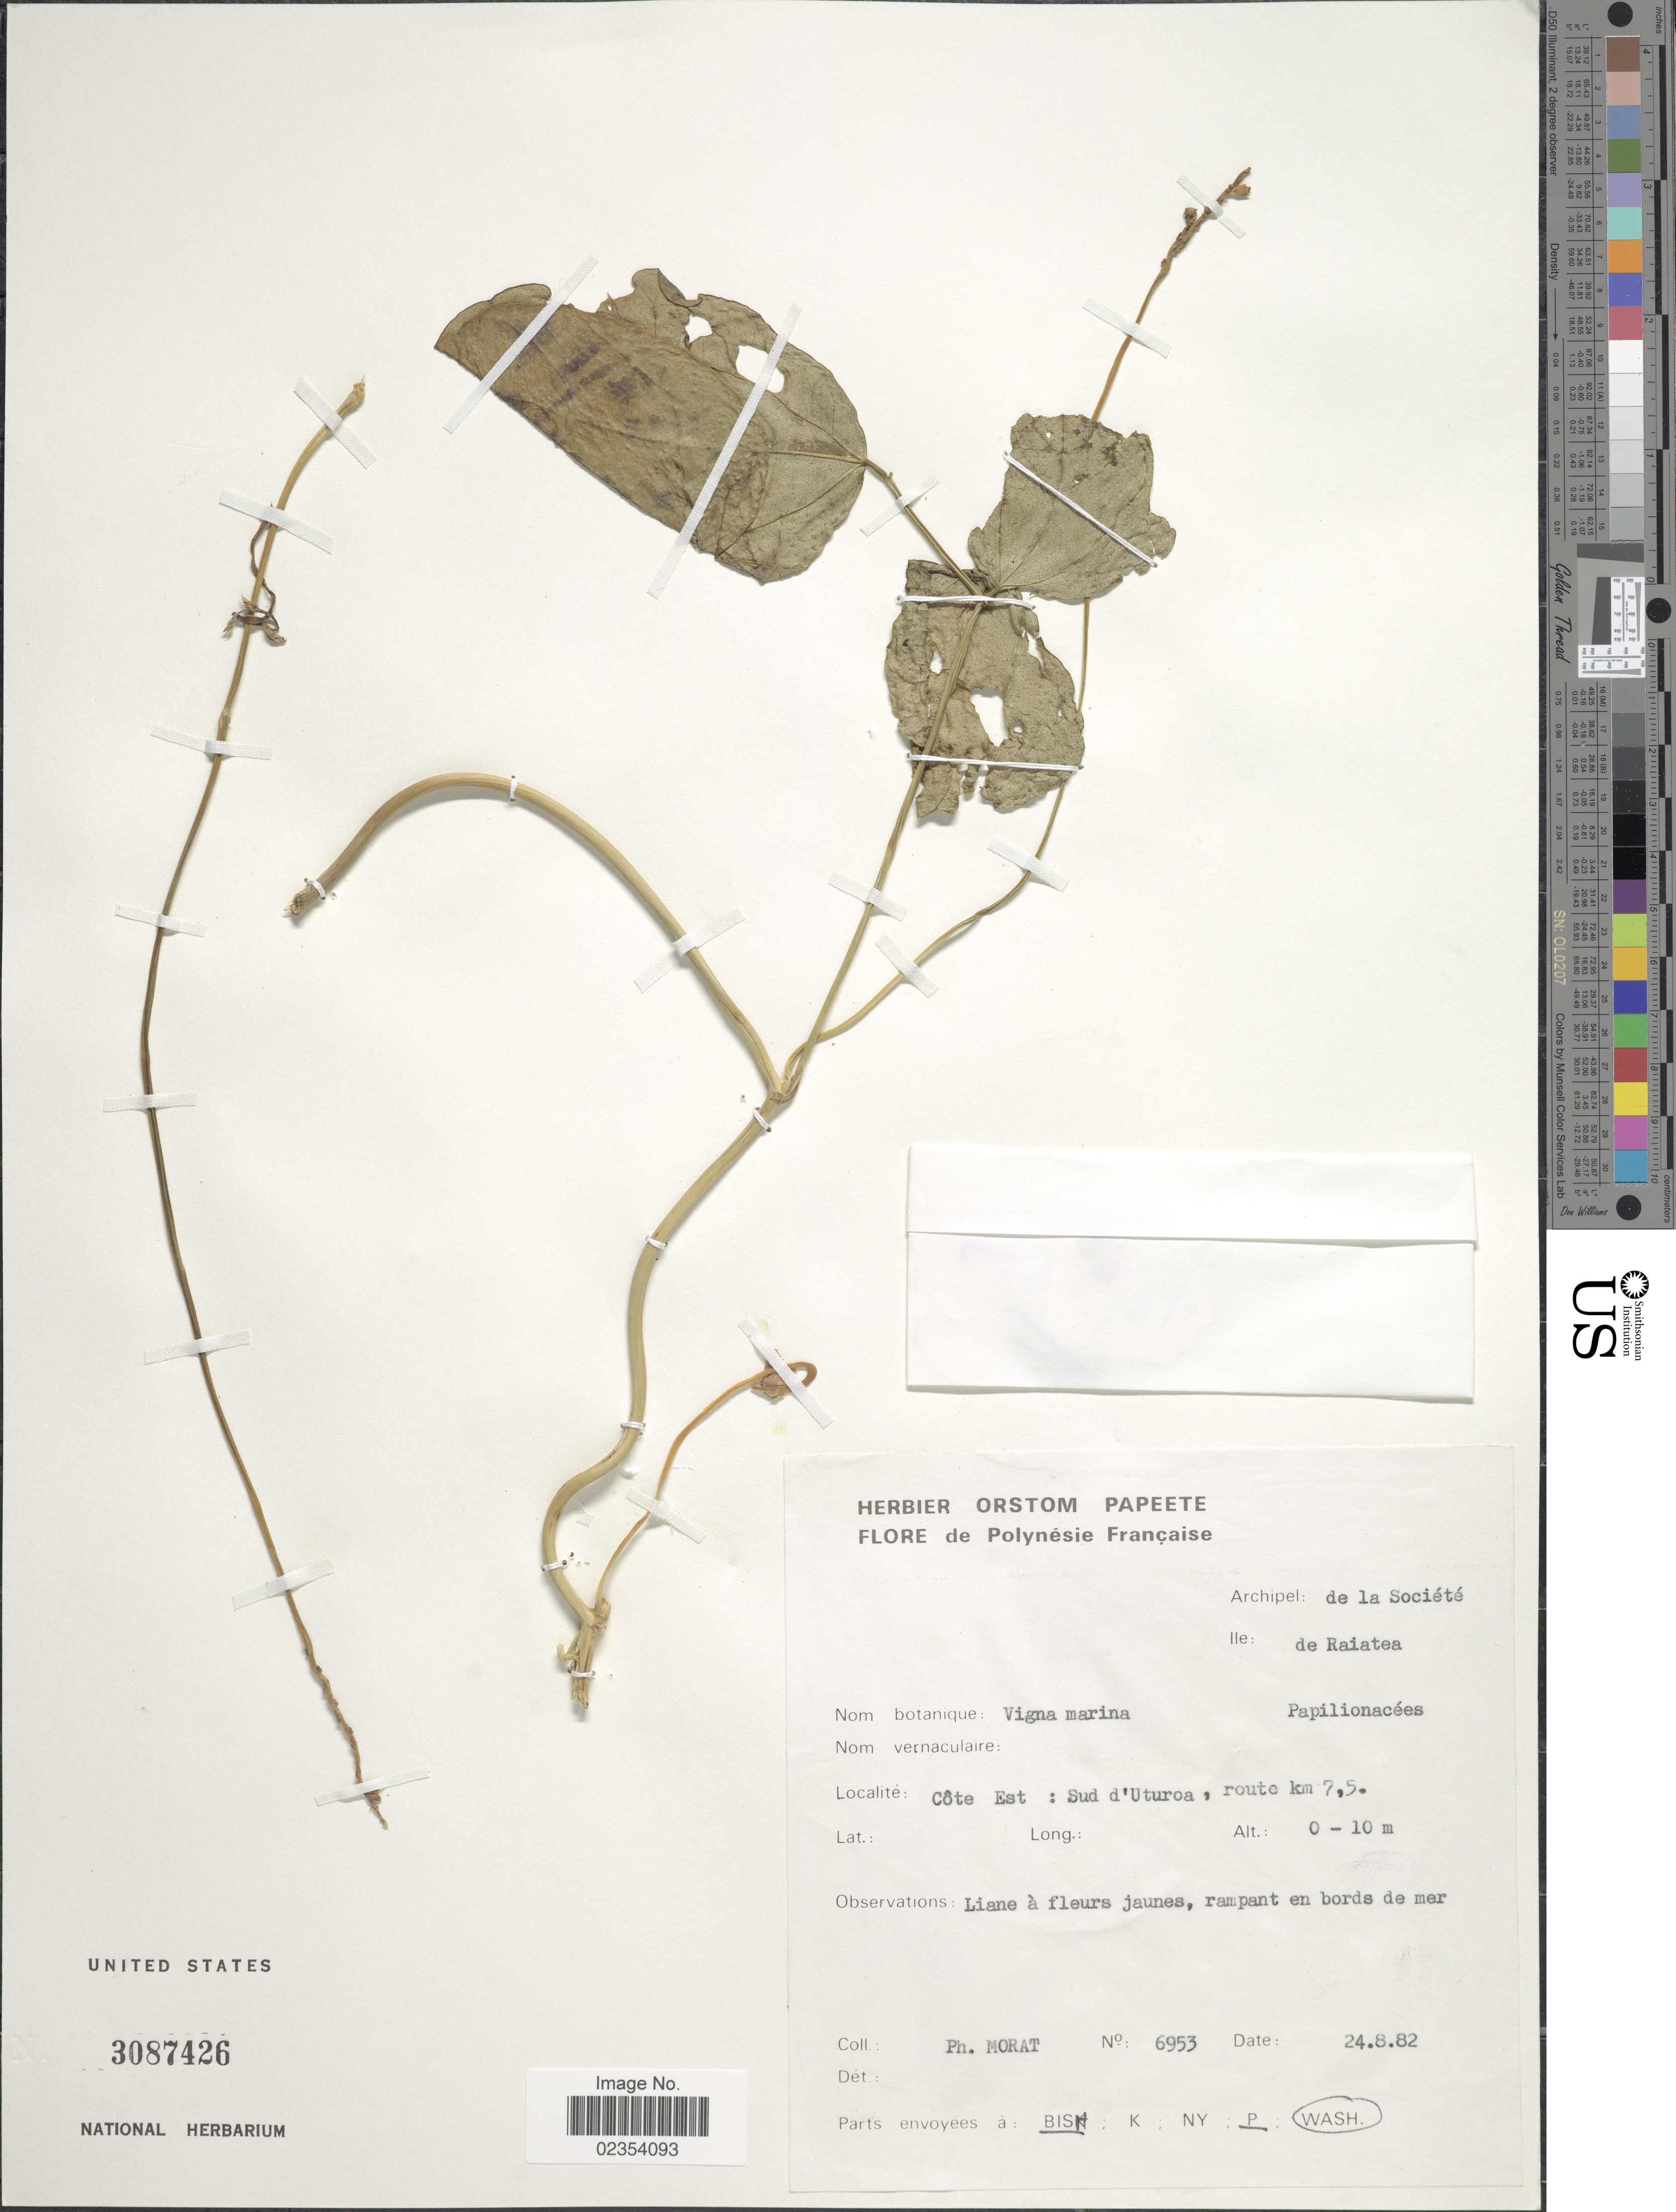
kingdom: Plantae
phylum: Tracheophyta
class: Magnoliopsida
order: Fabales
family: Fabaceae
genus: Vigna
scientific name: Vigna marina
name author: (Burm.) Merr.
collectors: P. Morat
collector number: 6953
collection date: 1982-08-24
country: French Polynesia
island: Raiatea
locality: Archipel: de la Société. Ile: de Raiatea. Côte Est: Sud d'Uturoa, route km 7.5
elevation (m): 0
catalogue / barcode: US 3087426